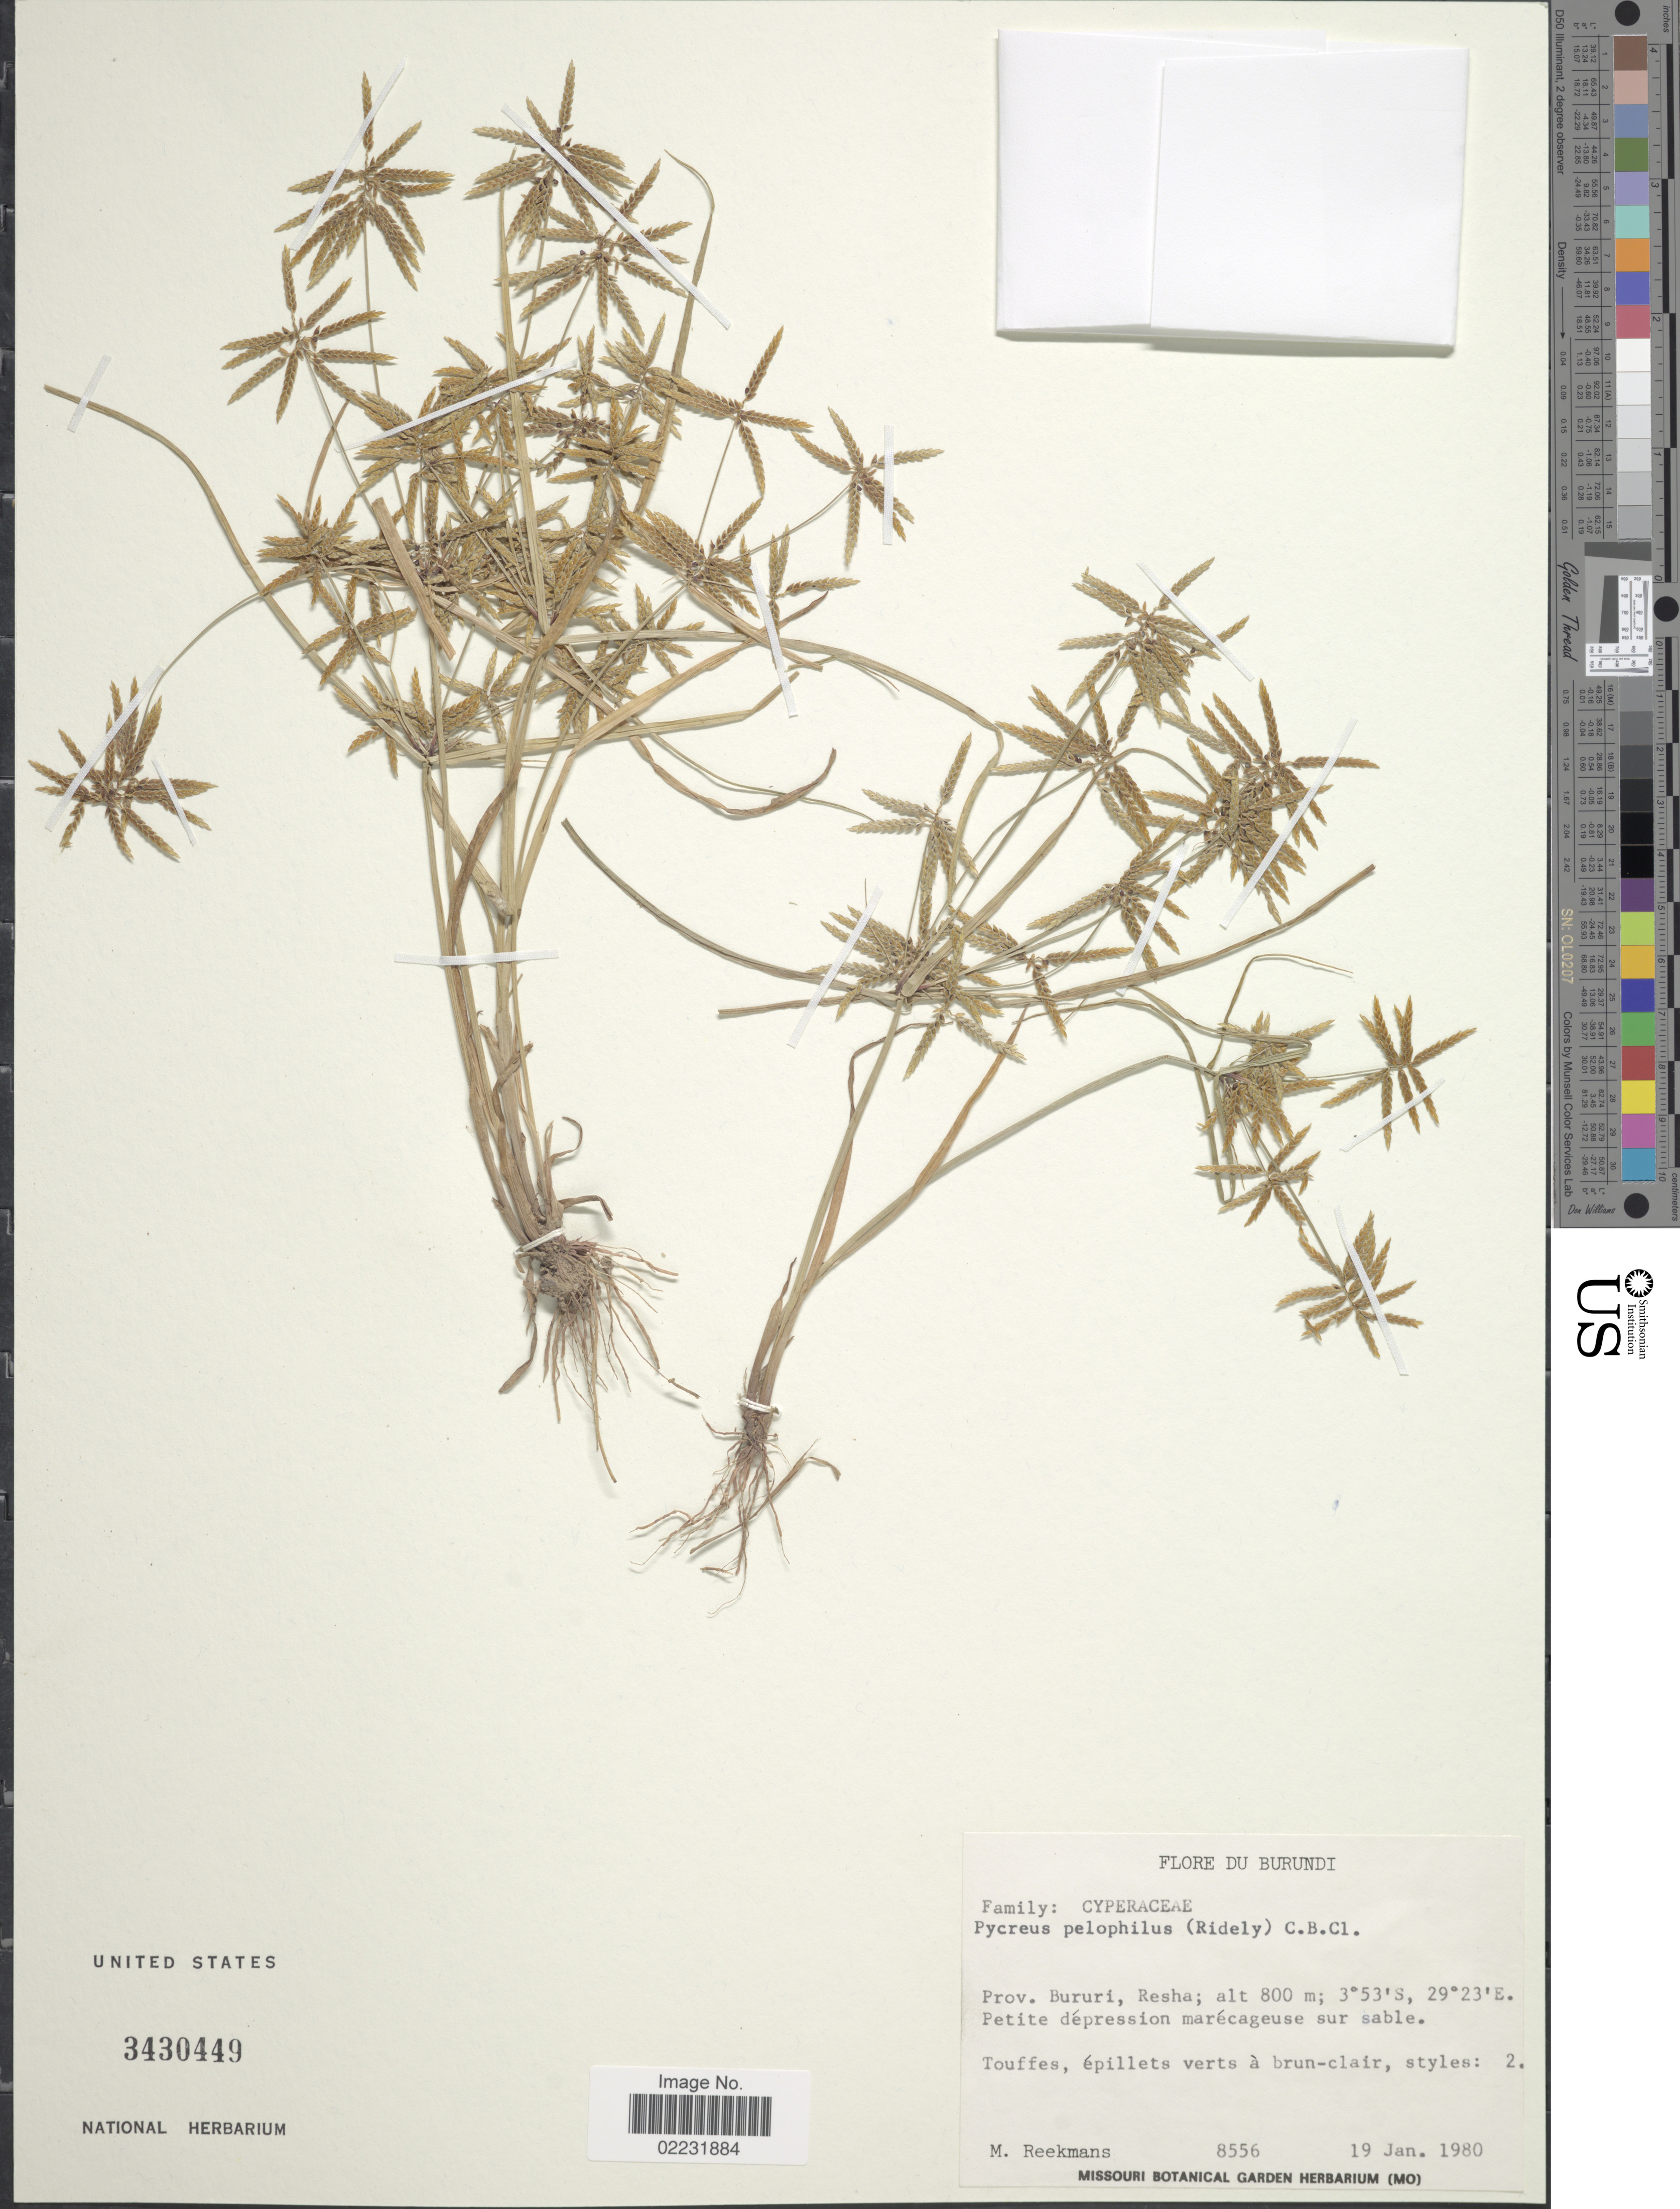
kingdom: Plantae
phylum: Tracheophyta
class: Liliopsida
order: Poales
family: Cyperaceae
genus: Cyperus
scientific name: Cyperus pelophilus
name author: Ridl.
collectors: M. Reekmans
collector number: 8556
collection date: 1980-01-19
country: Burundi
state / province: Bururi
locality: Du Burundi, Prov. Bururi, Resha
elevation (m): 800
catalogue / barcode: US 3430449